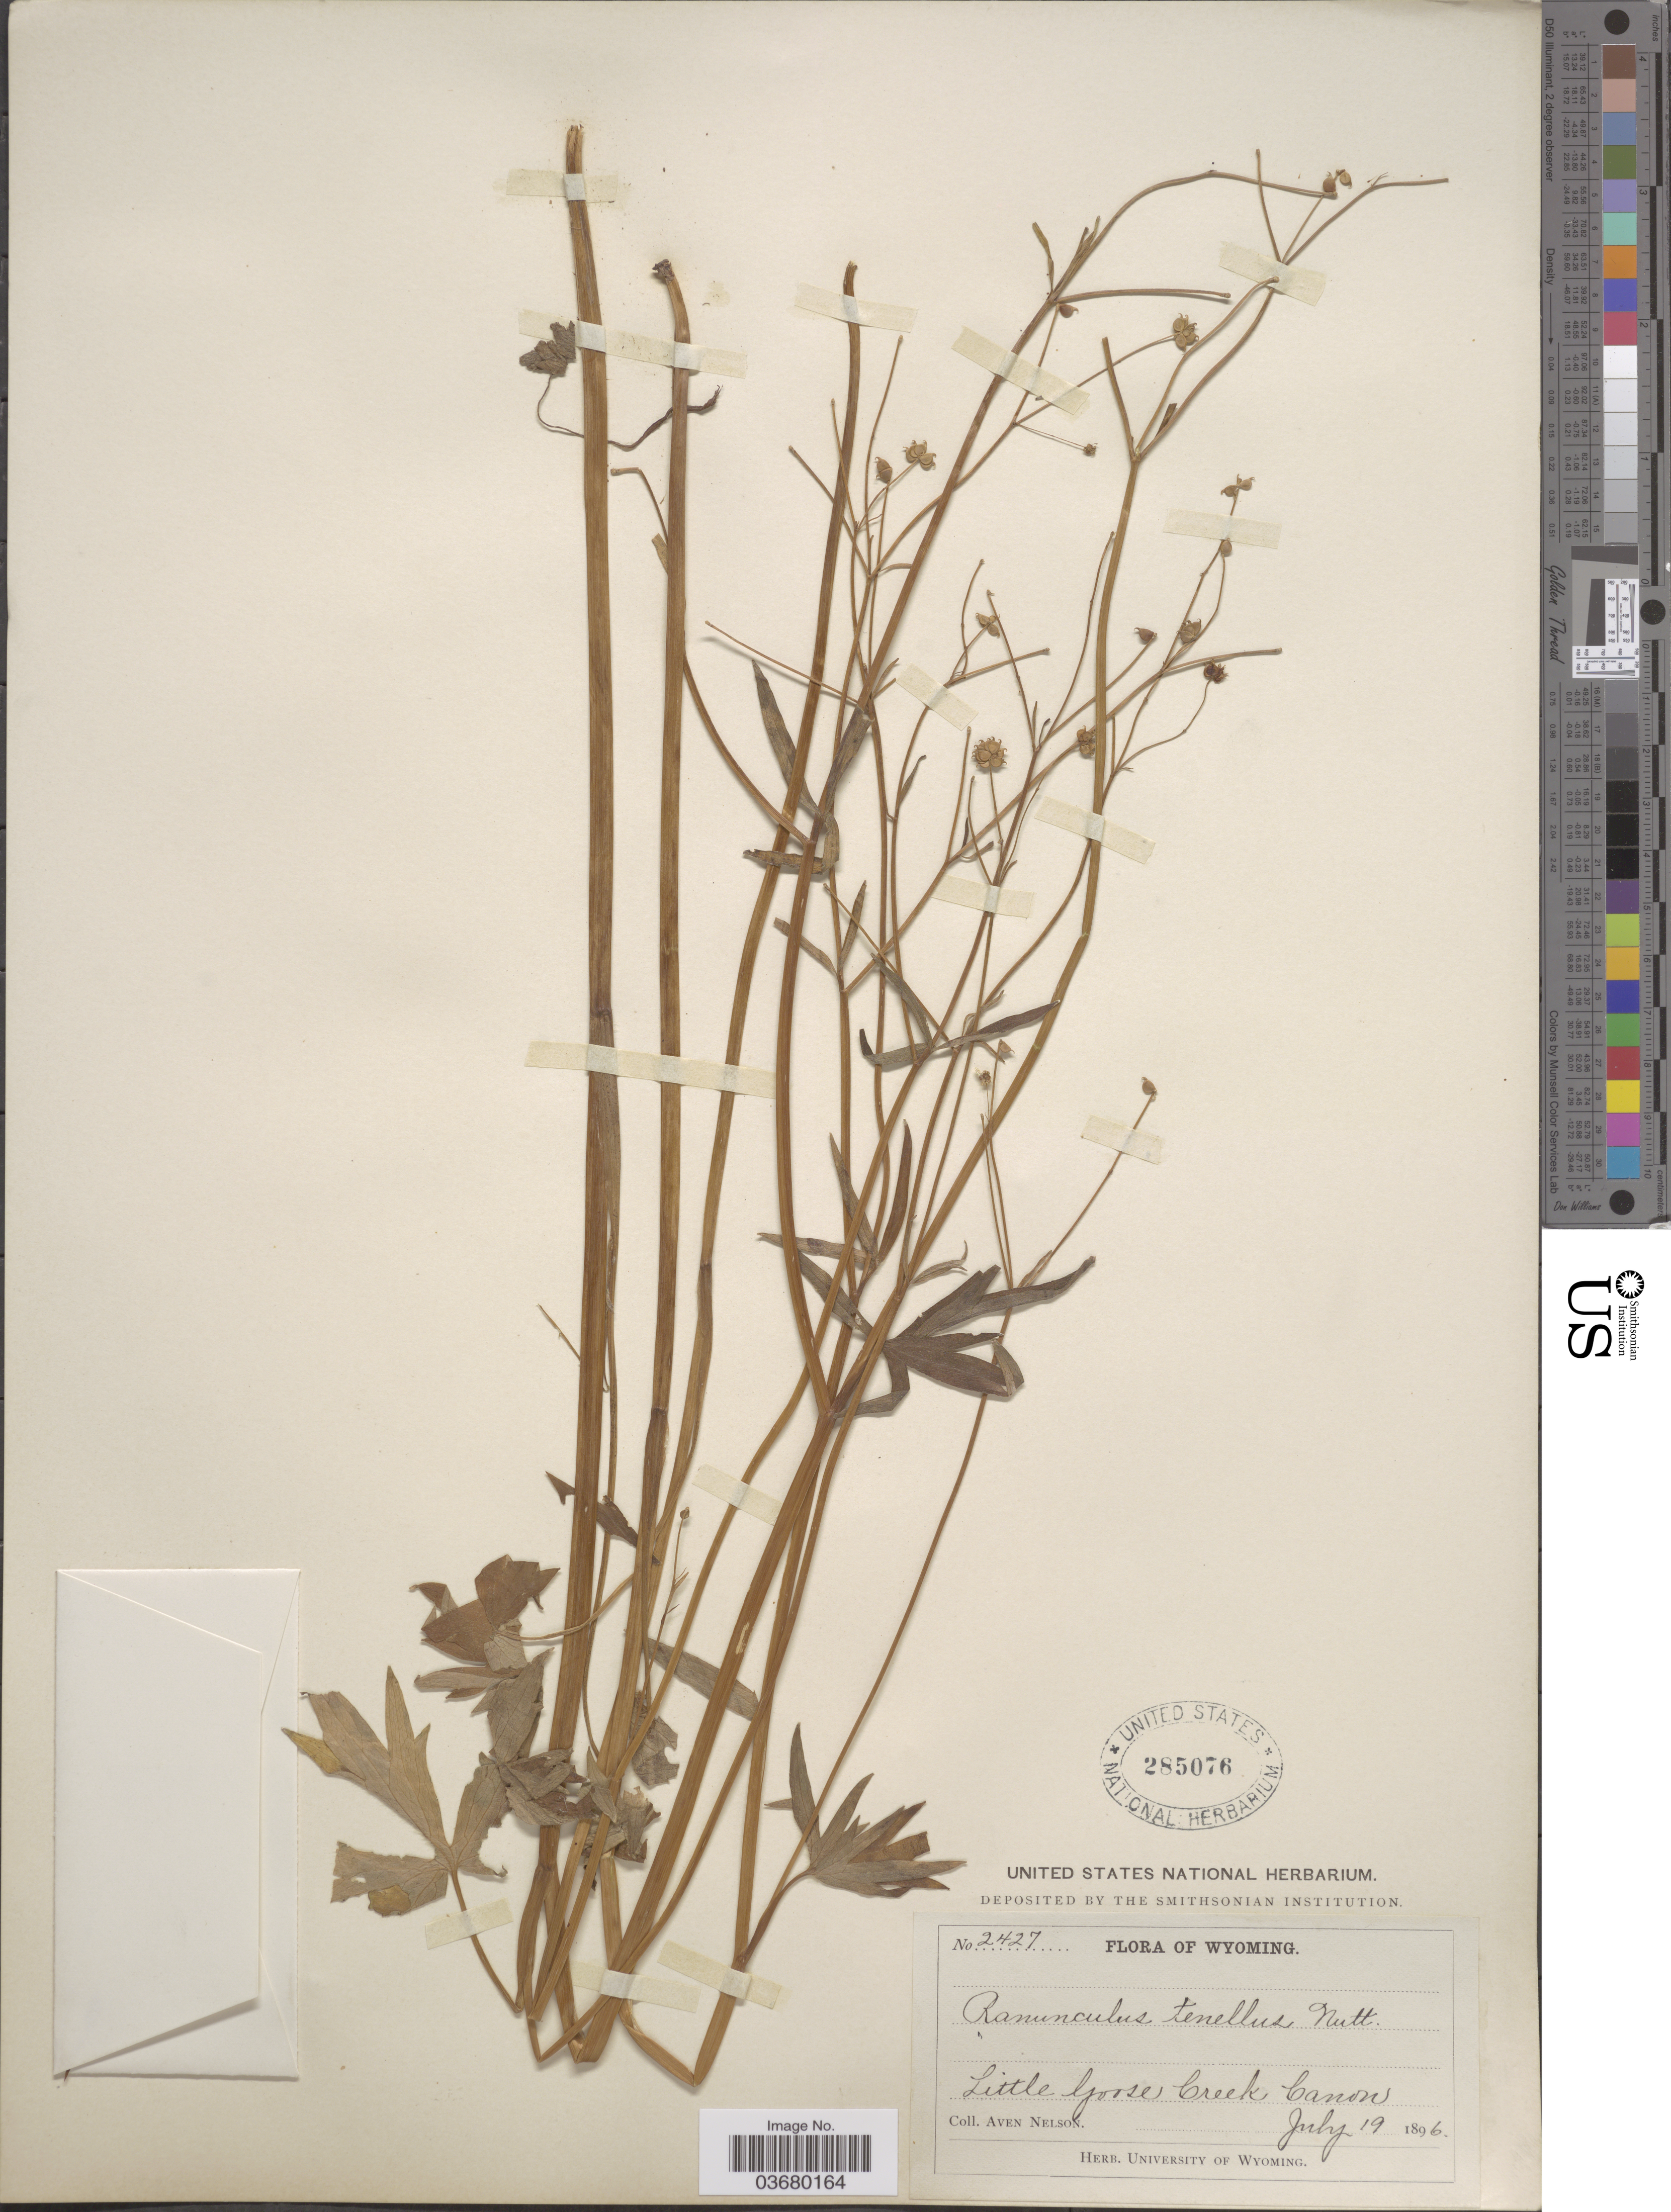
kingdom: Plantae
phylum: Tracheophyta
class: Magnoliopsida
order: Ranunculales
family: Ranunculaceae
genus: Ranunculus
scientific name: Ranunculus bongardii var. tenellus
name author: (A. Gray) Greene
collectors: A. Nelson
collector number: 2427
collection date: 1896-07-19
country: United States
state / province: Wyoming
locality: Little Goose Creek Canon.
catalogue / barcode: US 285076